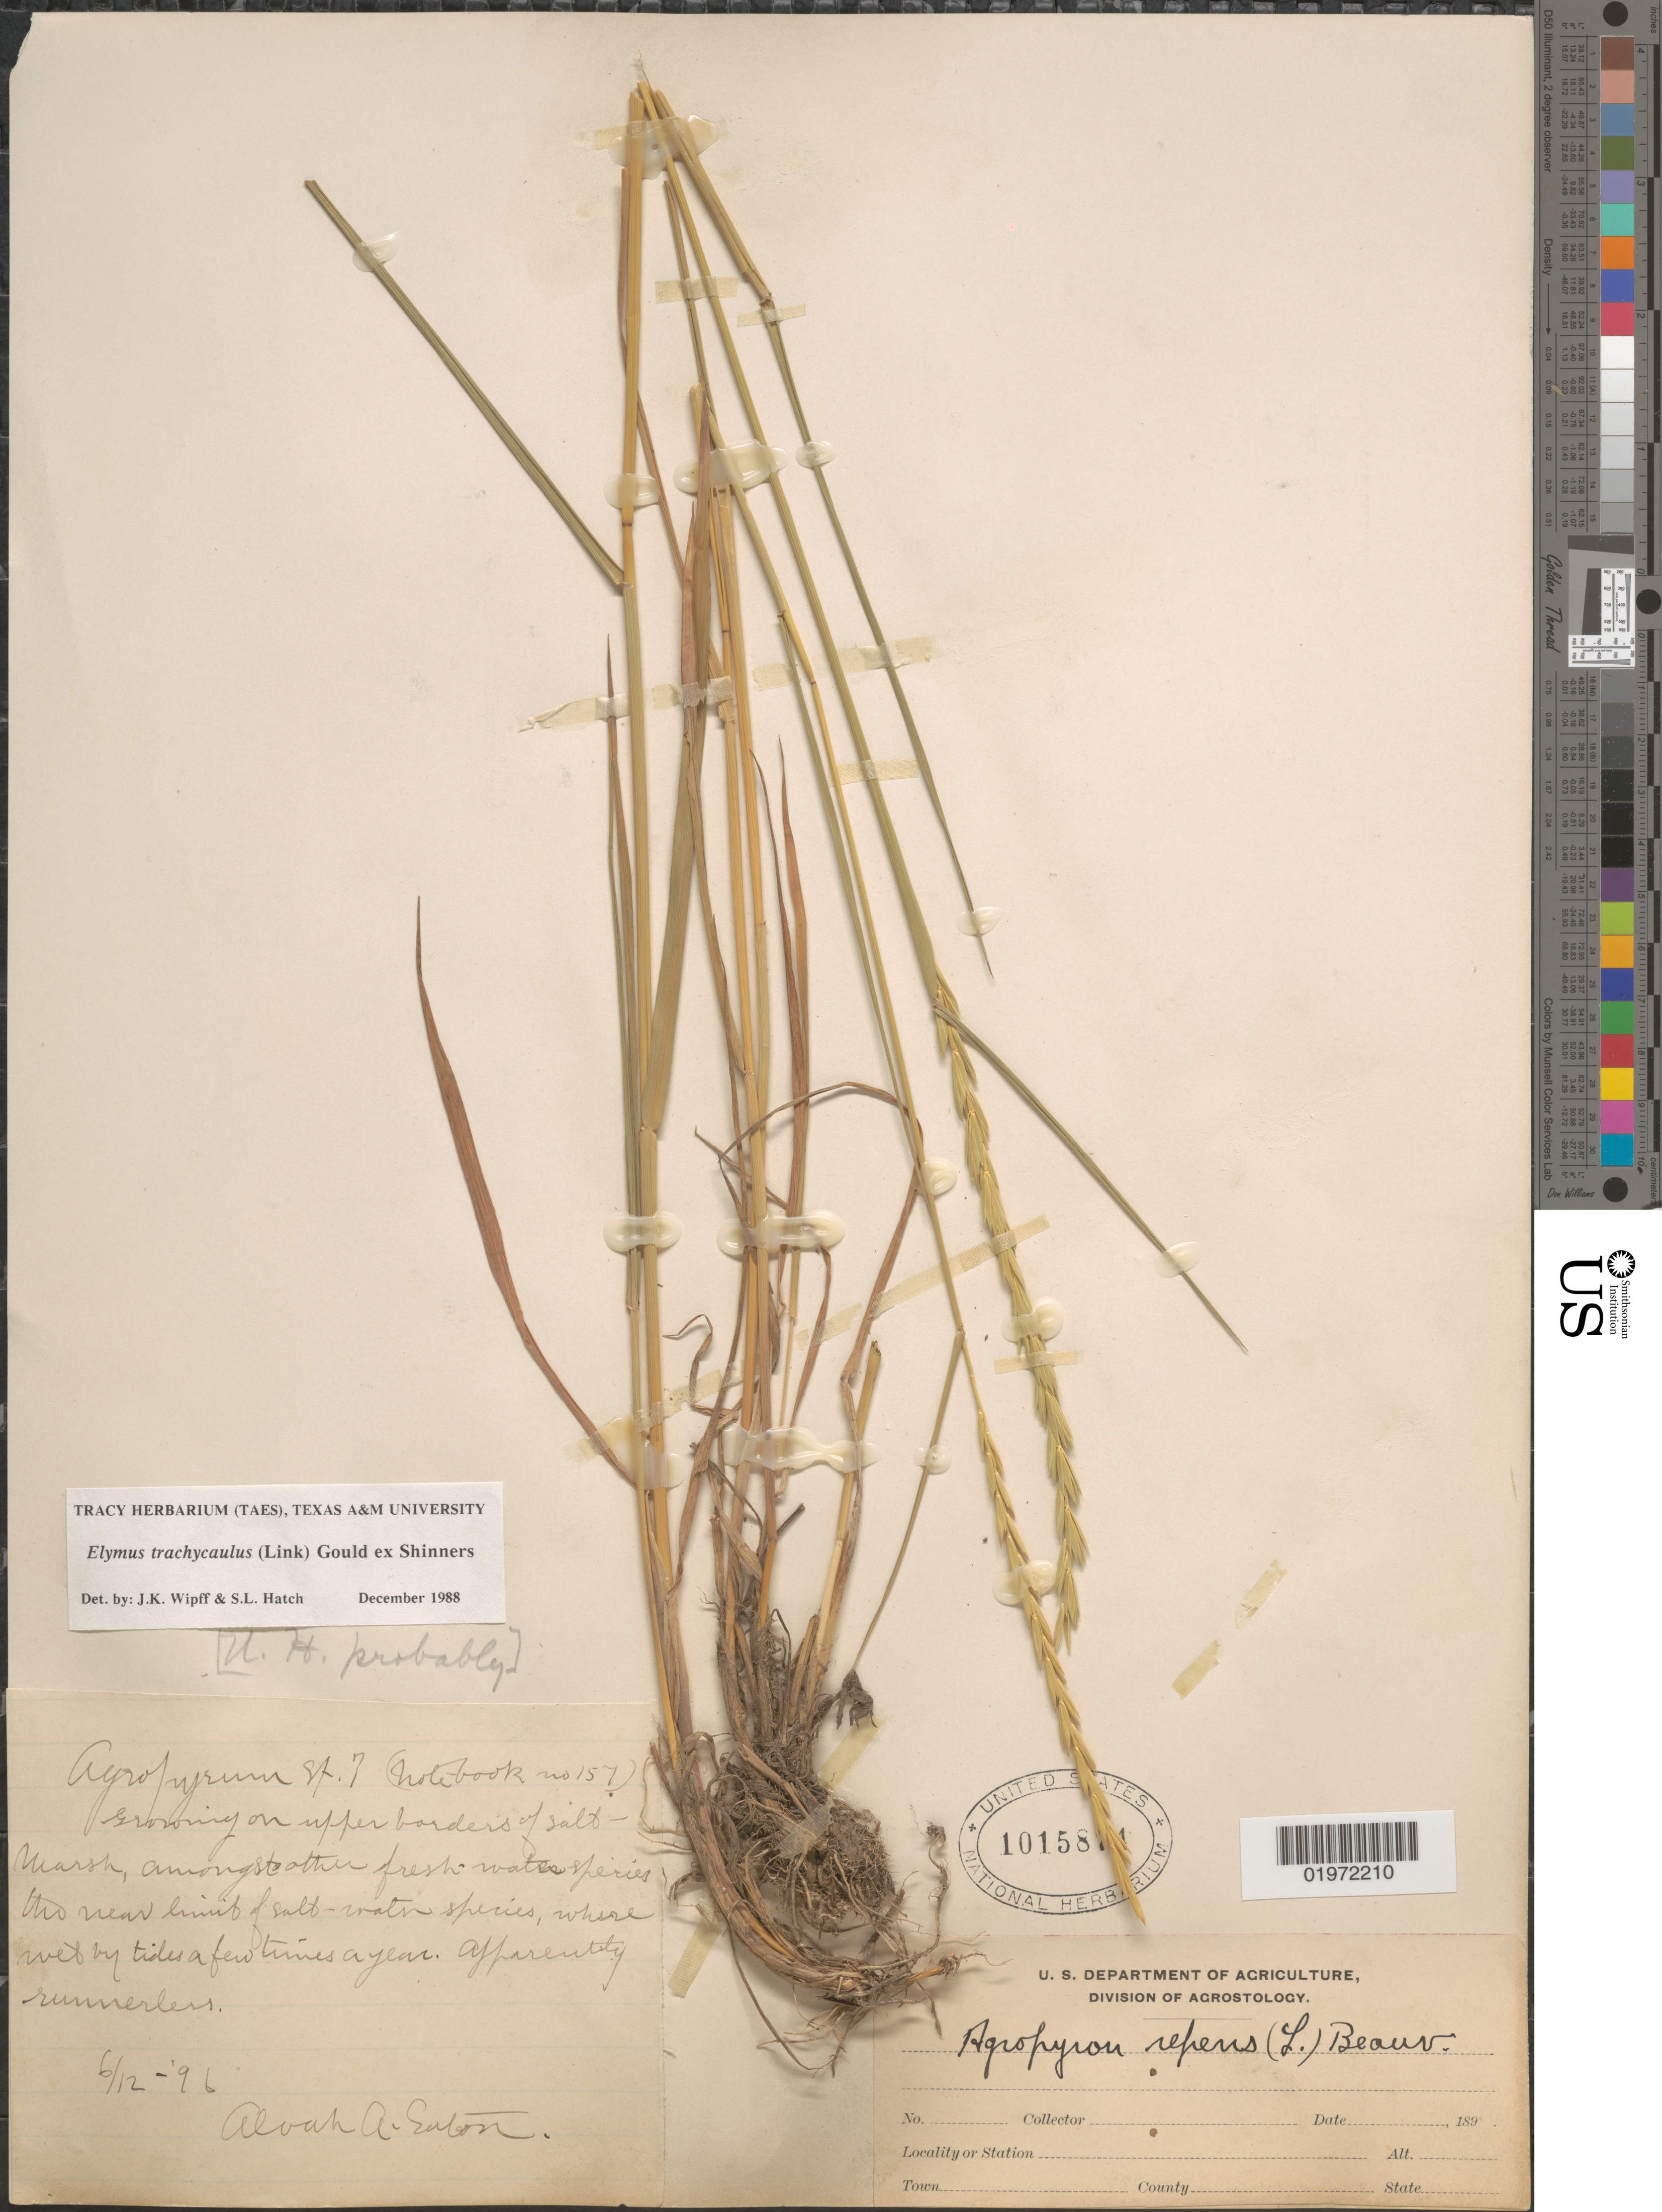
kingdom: Plantae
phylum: Tracheophyta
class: Liliopsida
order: Poales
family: Poaceae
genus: Elymus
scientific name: Elymus trachycaulus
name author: (Link) Gould ex Shinners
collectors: A. A. Eaton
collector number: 157?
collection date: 1896-06-12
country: United States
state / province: New Hampshire